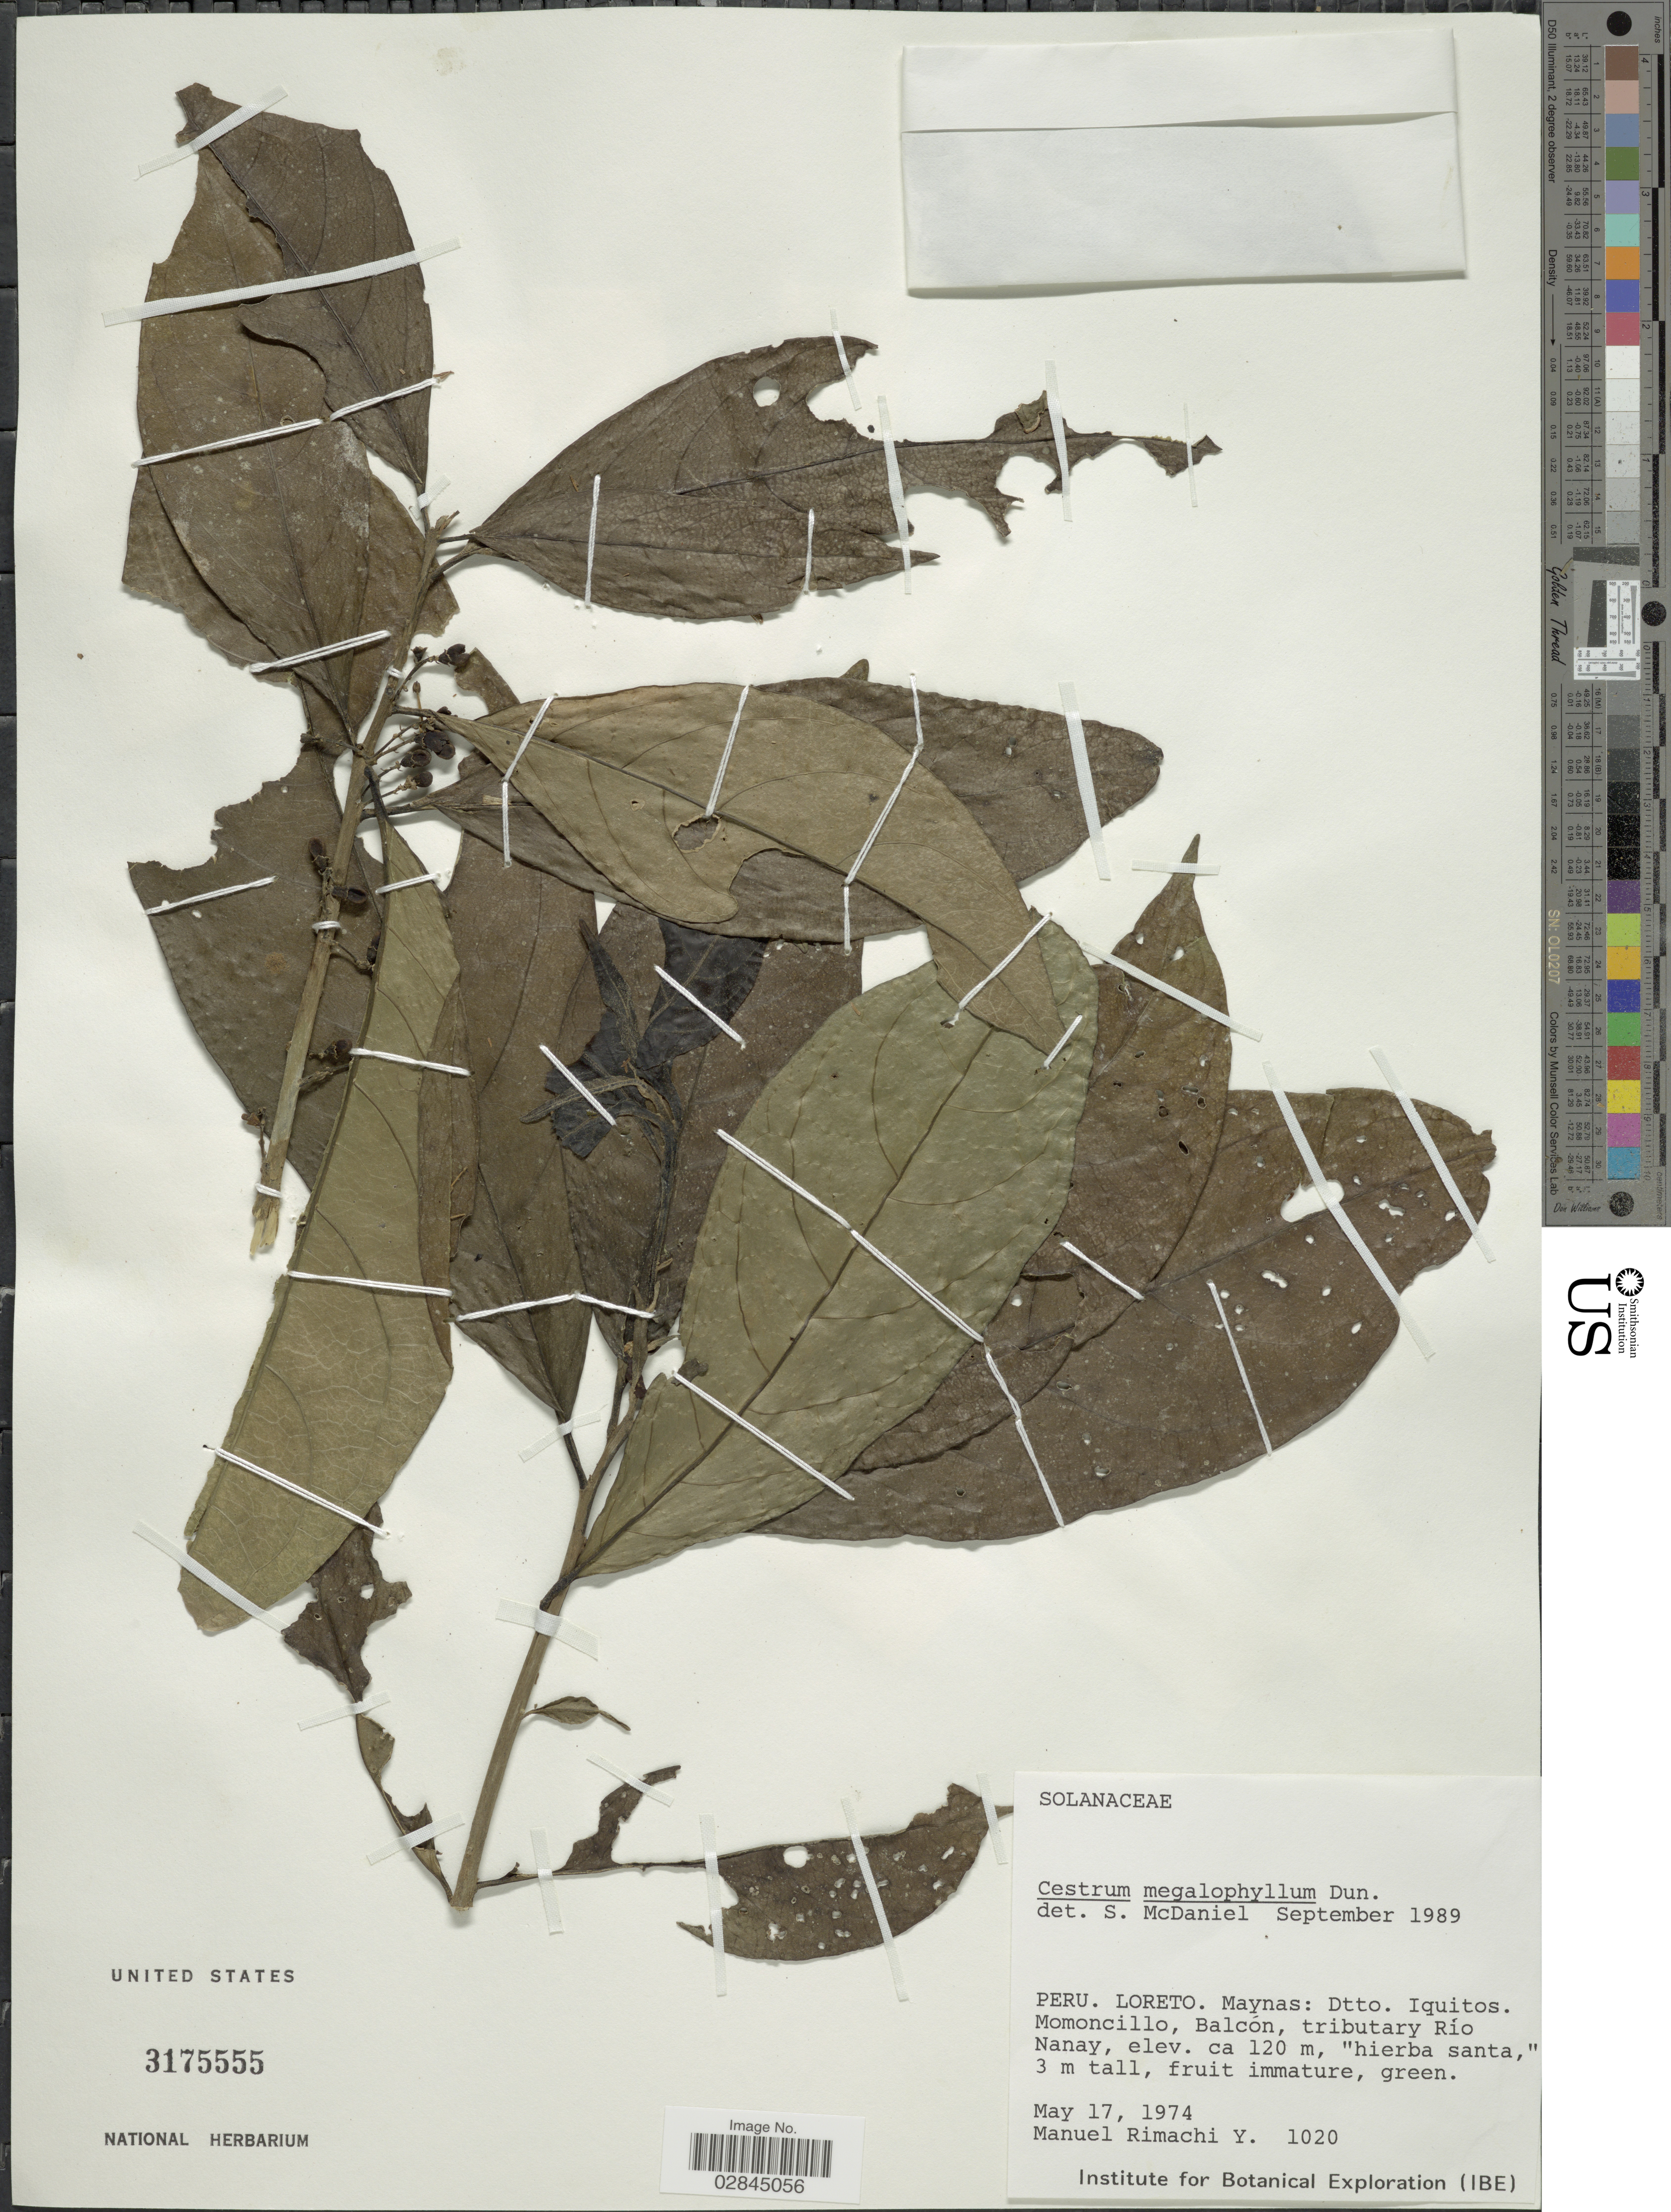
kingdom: Plantae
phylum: Tracheophyta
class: Magnoliopsida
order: Solanales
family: Solanaceae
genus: Cestrum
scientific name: Cestrum schlechtendahlii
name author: G. Don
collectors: M. Rimachi Y.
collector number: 1020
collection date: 1974-05-17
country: Peru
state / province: Loreto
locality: Maynas: Dtto. Iquitos. Momoncillo, Balcon, tributary Río Nanay.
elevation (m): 120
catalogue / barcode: US 3175555